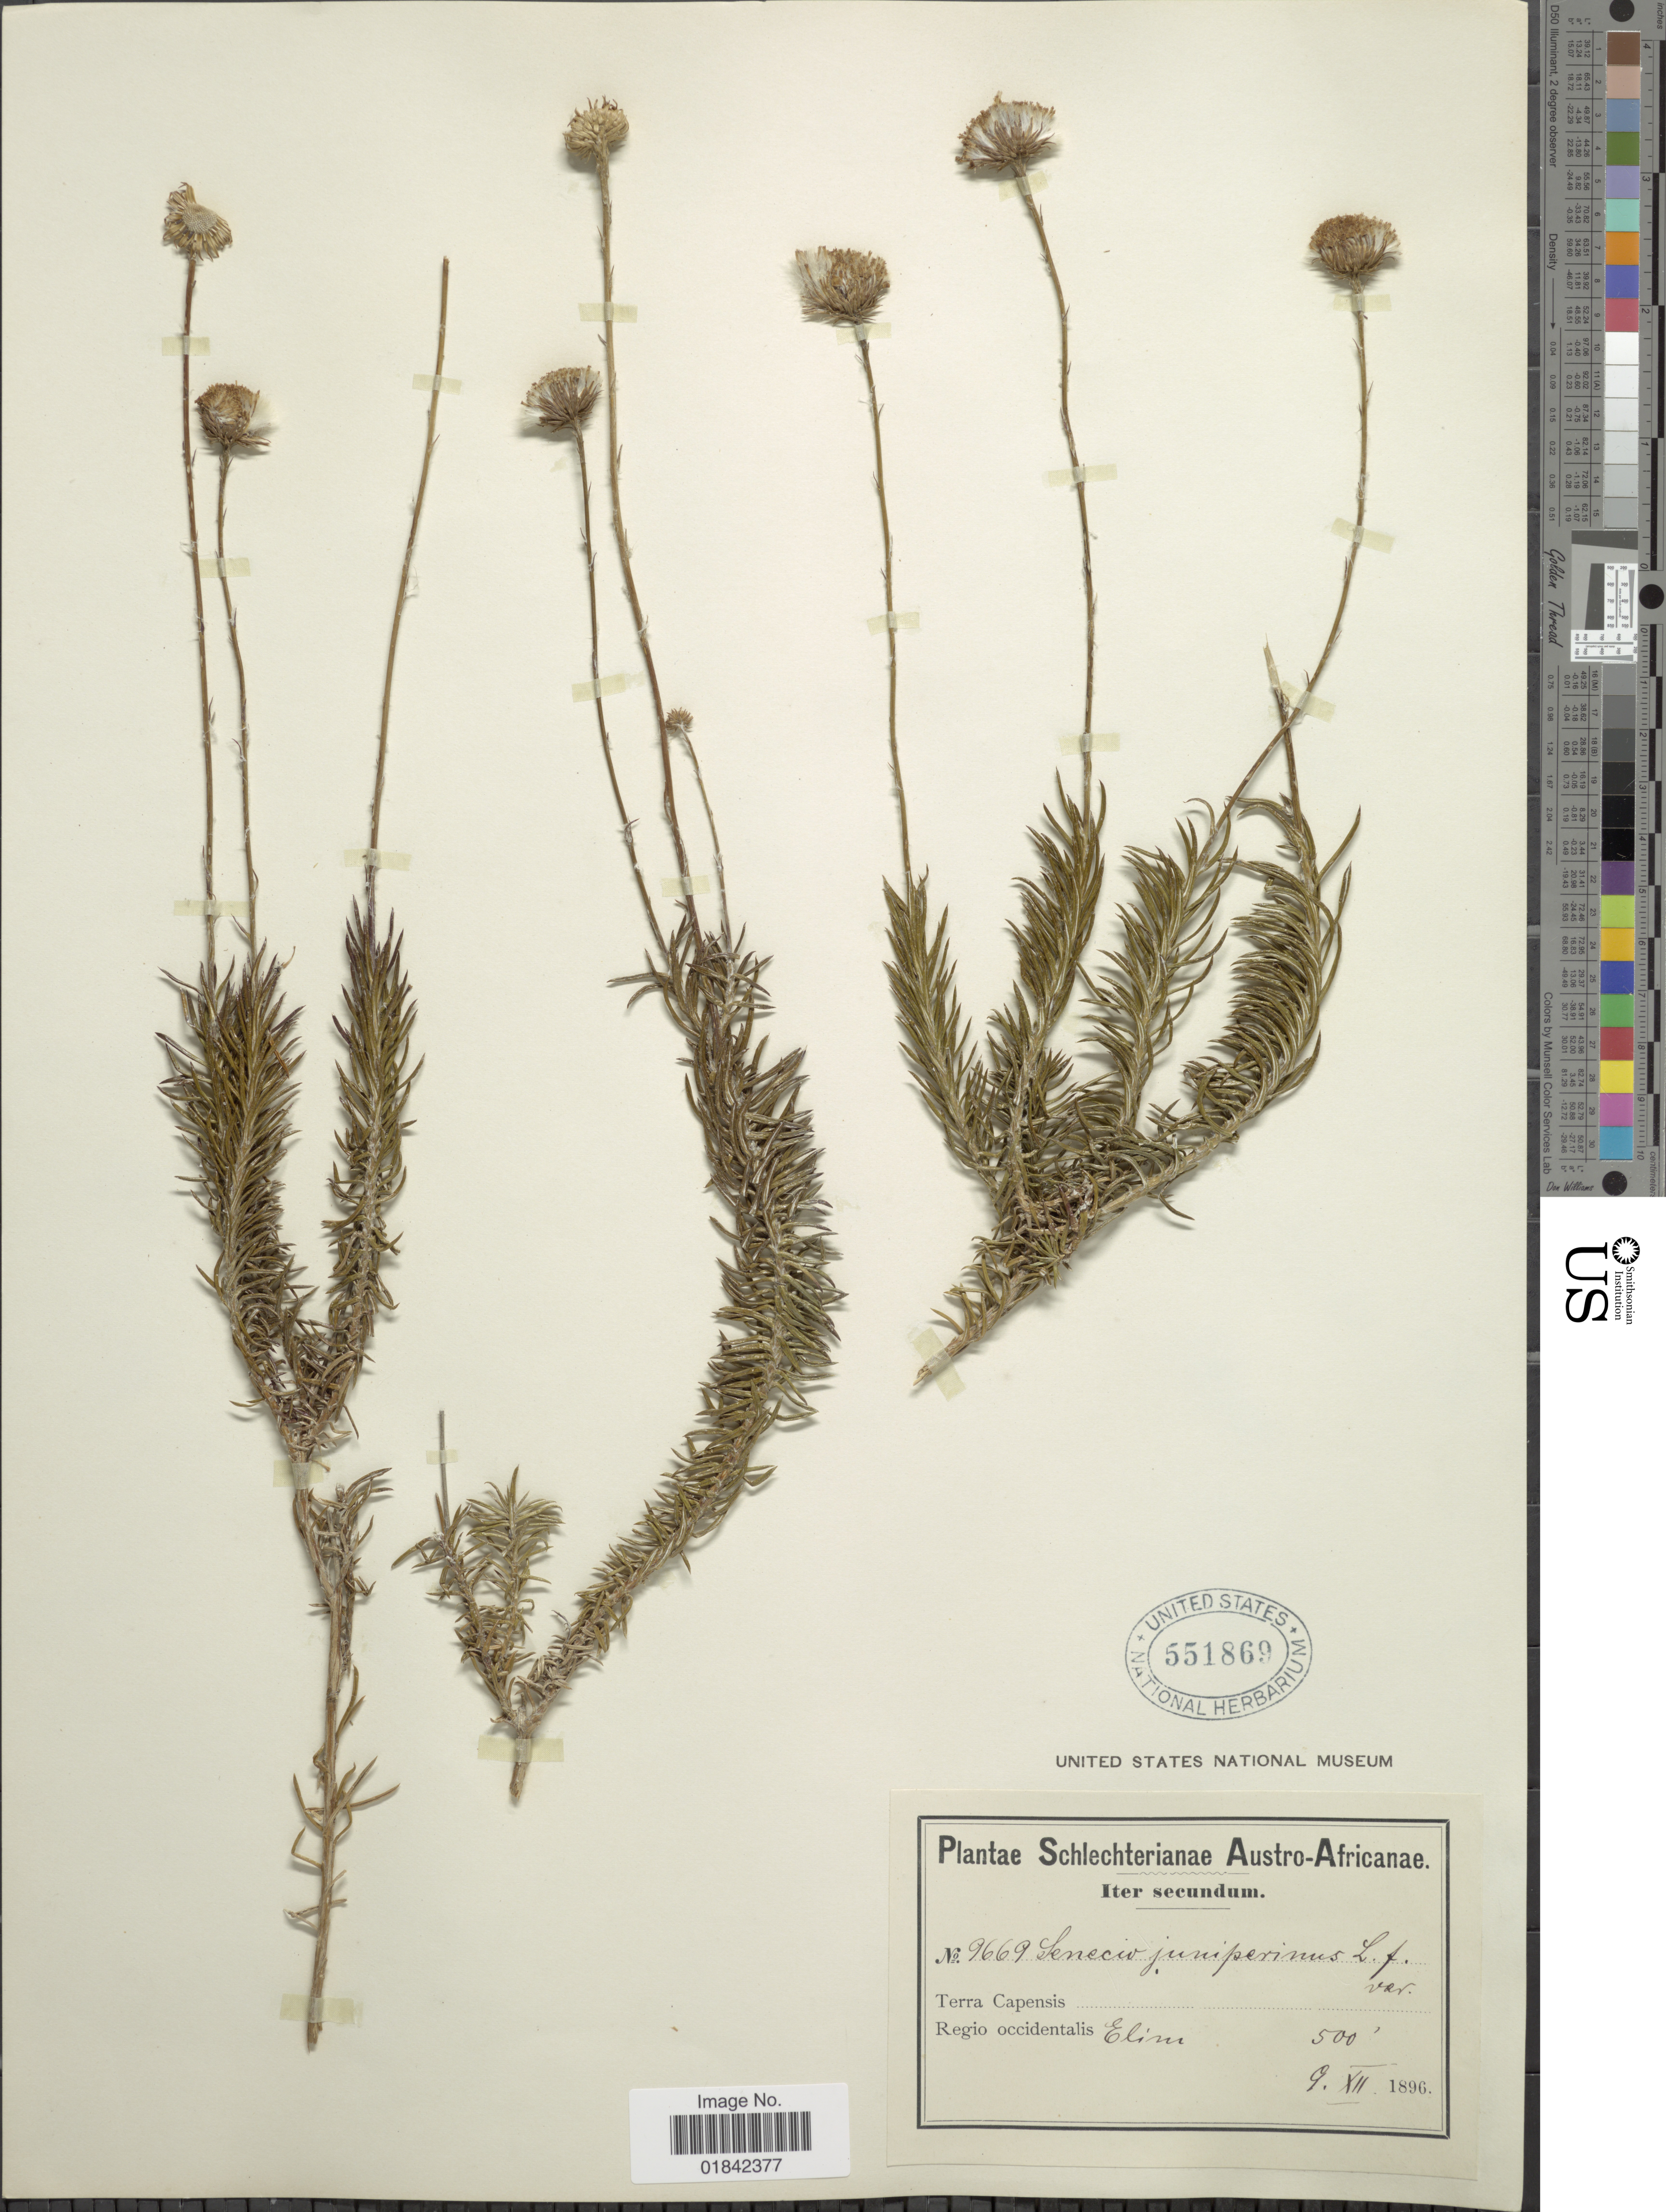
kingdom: Plantae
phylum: Tracheophyta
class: Magnoliopsida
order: Asterales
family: Asteraceae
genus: Senecio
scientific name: Senecio juniperinus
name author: L. f.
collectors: Schlechter, --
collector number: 9669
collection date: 1896-12-09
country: South Africa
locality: Austro-Africanae, Terra Capensis, Regio occidentalis Elim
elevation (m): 152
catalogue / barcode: US 551869